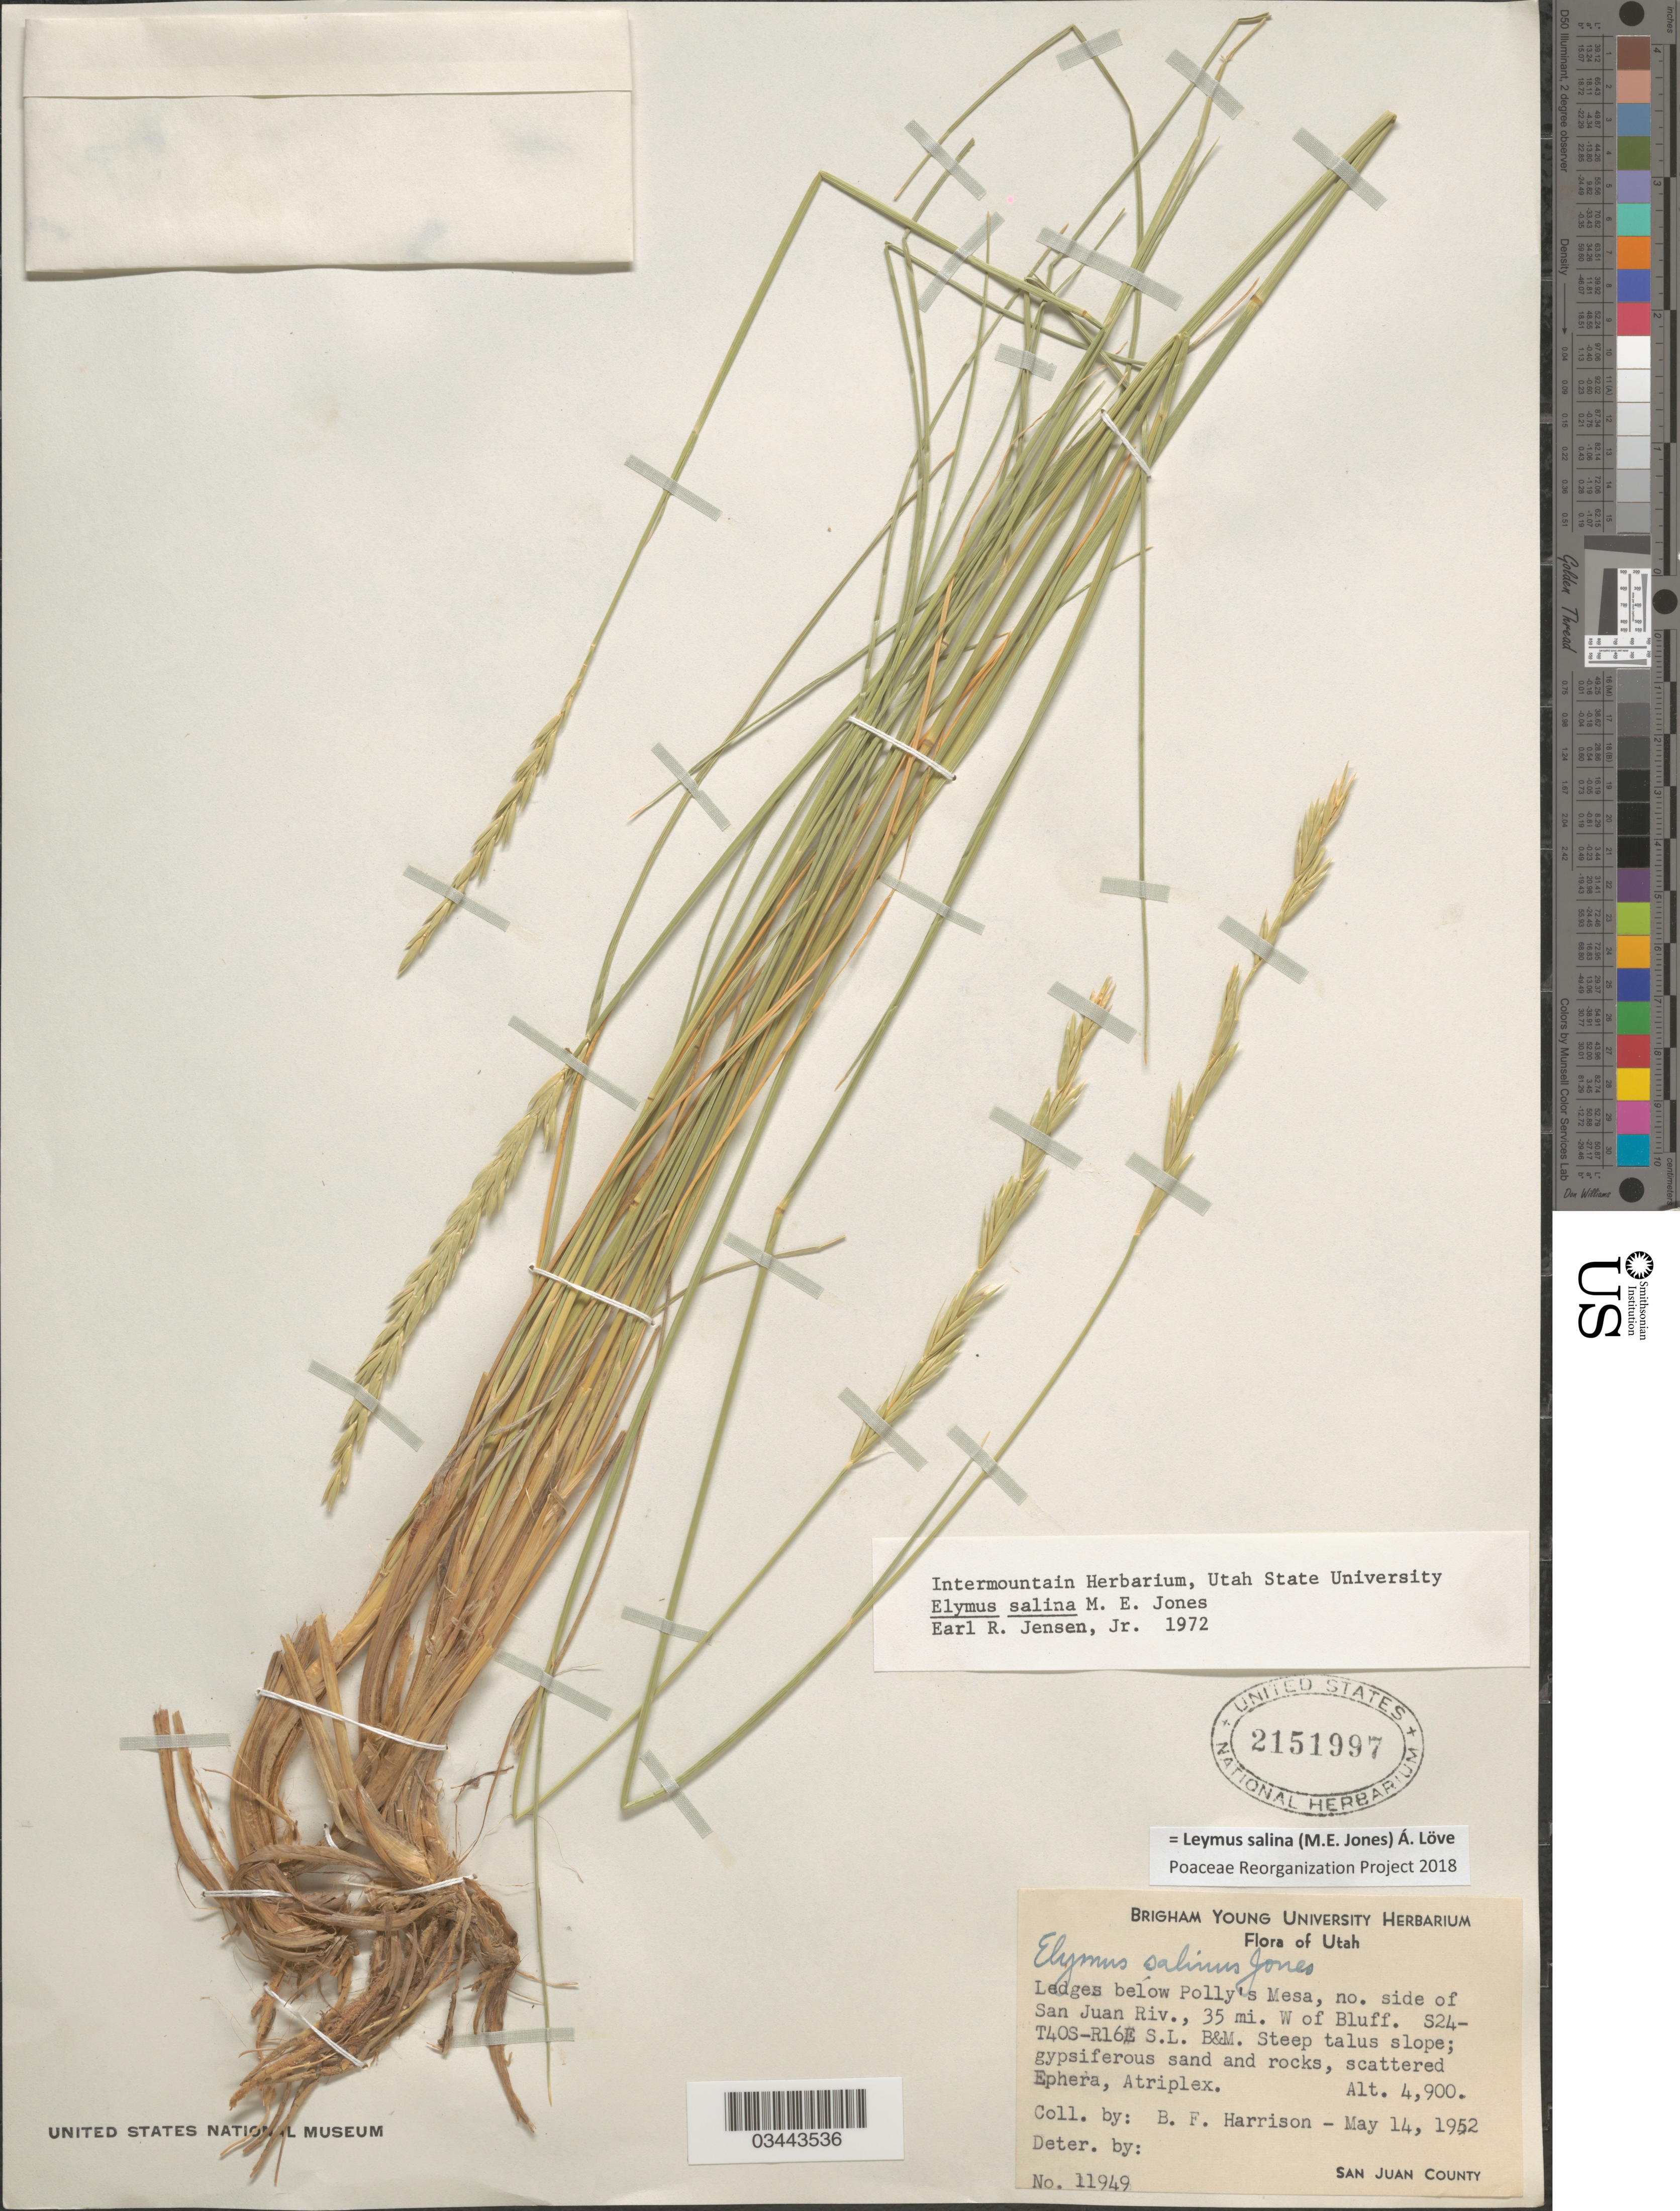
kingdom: Plantae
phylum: Tracheophyta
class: Liliopsida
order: Poales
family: Poaceae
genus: Leymus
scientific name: Leymus salina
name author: (M.E. Jones) Á. Löve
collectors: B. F. Harrison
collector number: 11949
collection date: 1952-05-14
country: United States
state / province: Utah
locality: Ledges below Polly's Mesa, no. side San Juan Riv., 35 mi. W of Bluff. S24-T40S-R16E S. L. B & M.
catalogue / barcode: US 2151997